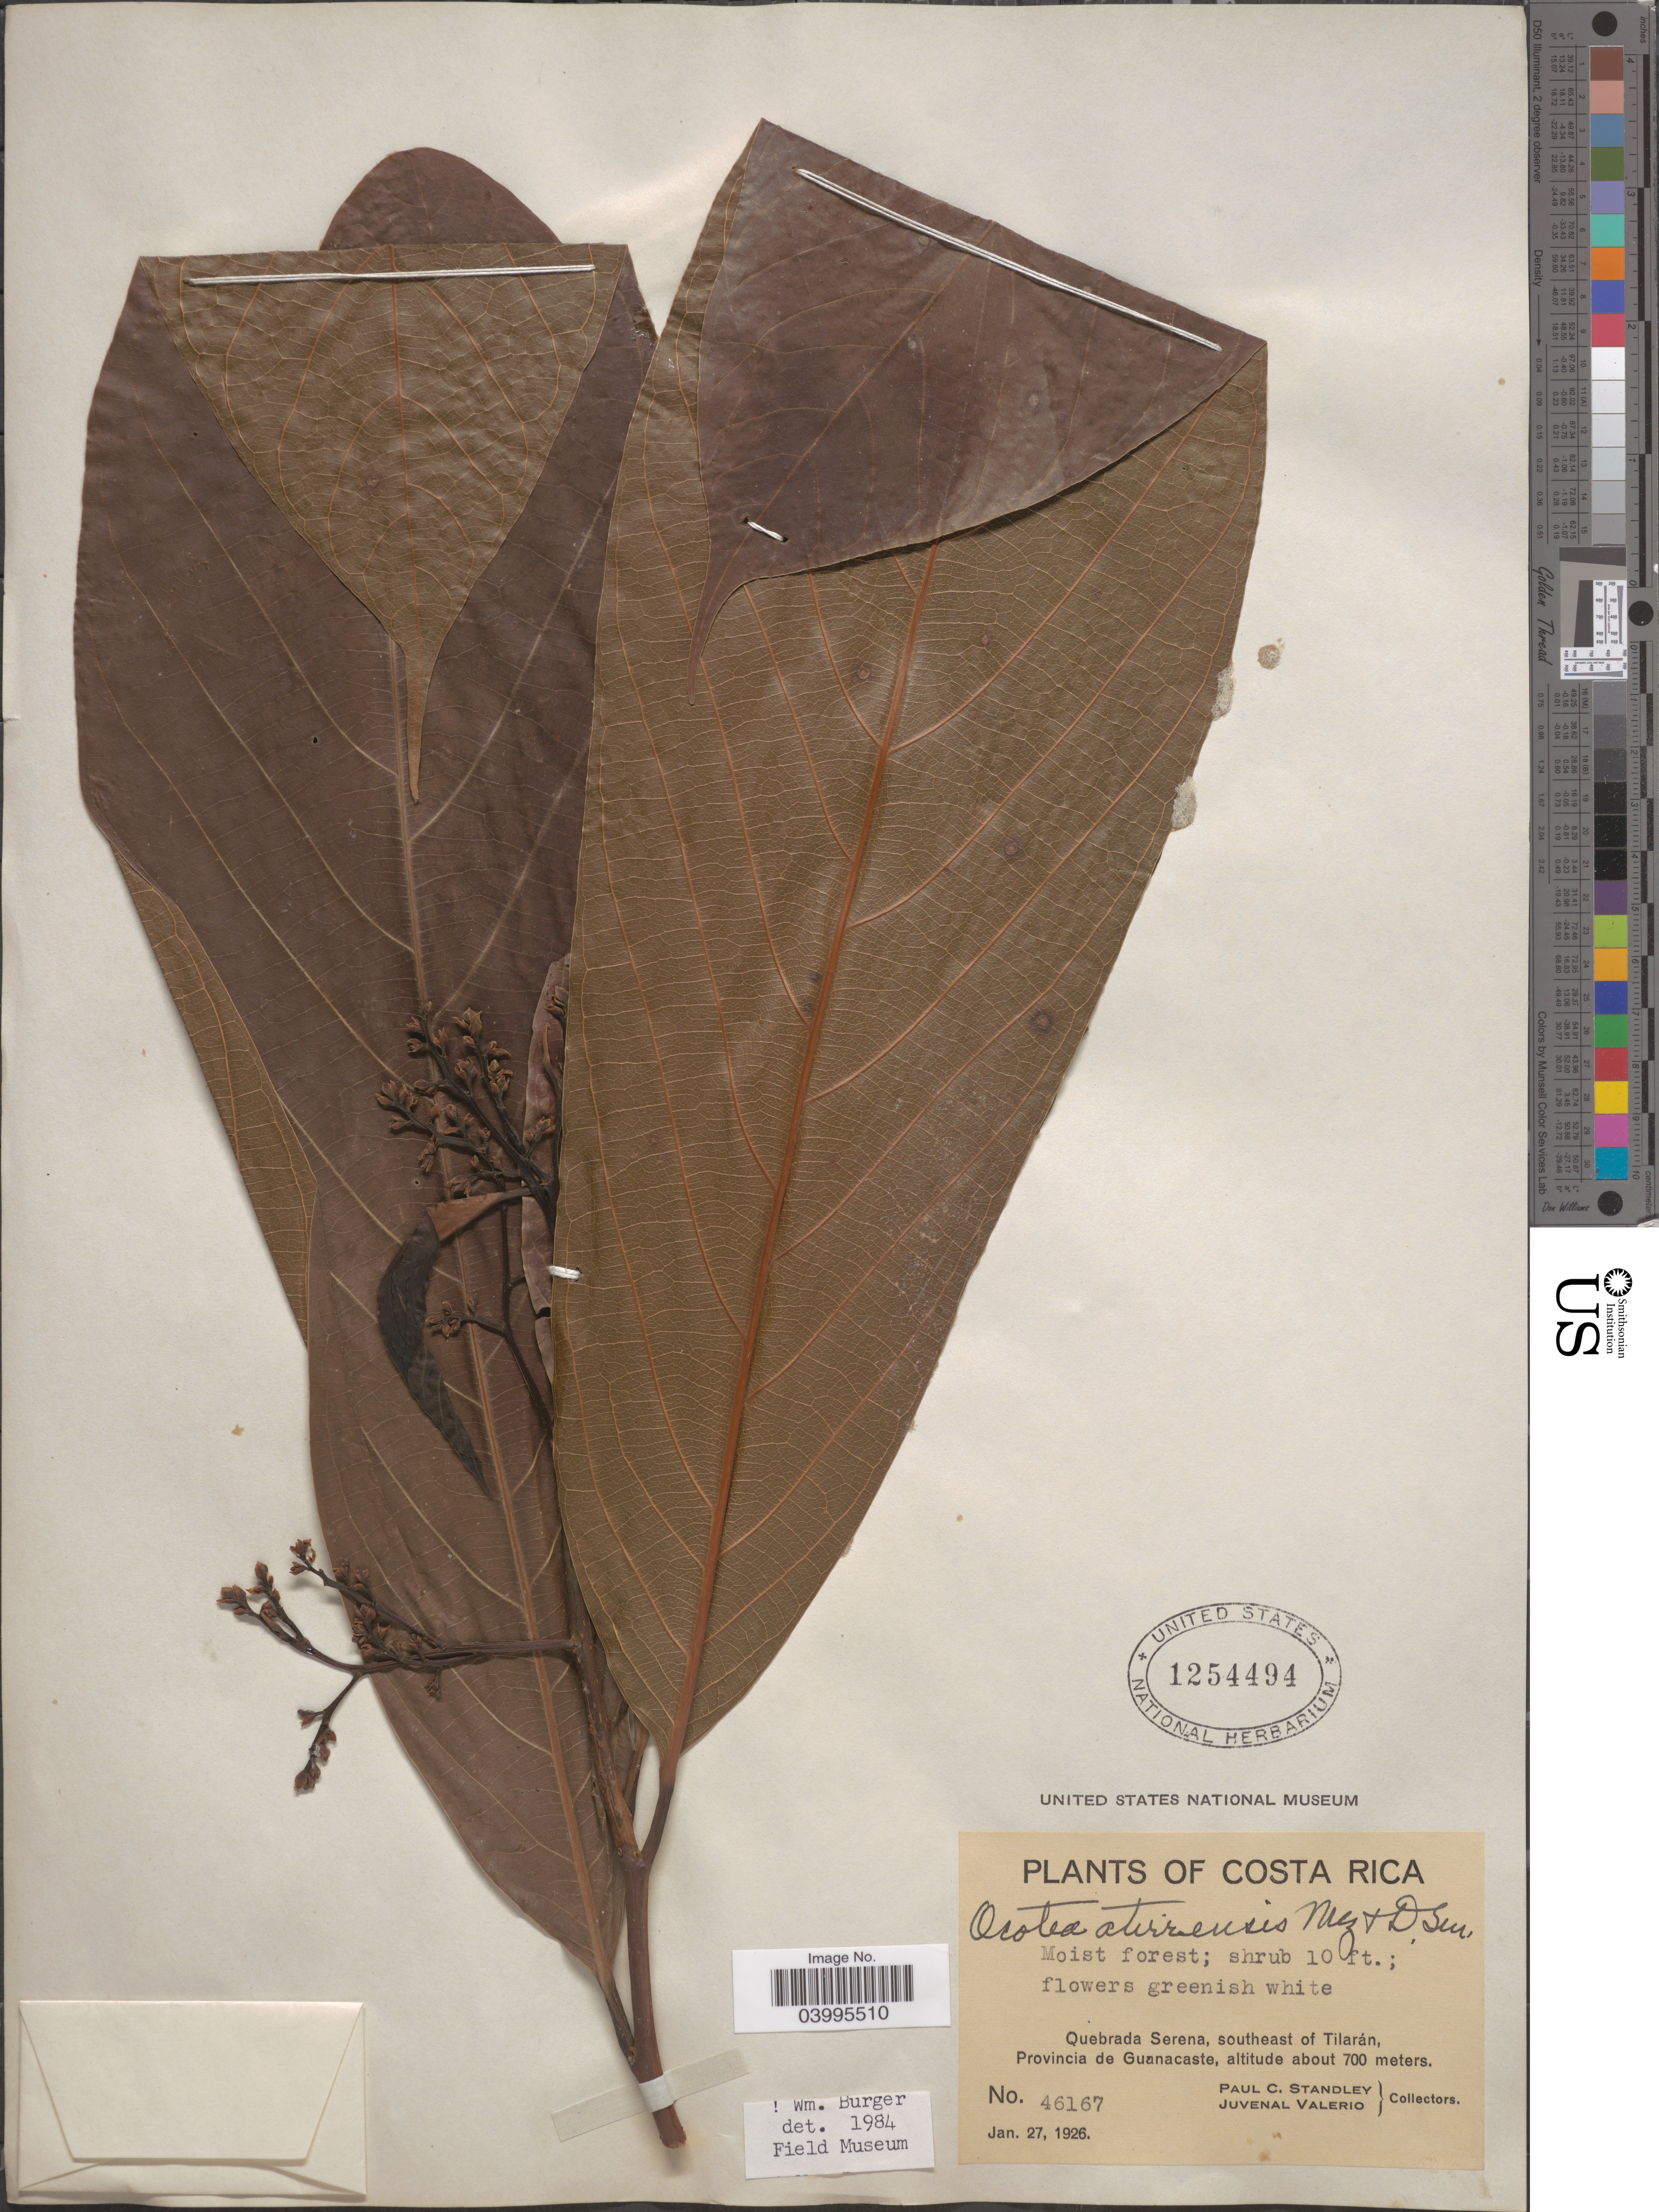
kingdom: Plantae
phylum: Tracheophyta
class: Magnoliopsida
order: Laurales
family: Lauraceae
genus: Ocotea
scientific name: Ocotea atirrensis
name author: Mez & Donn. Sm.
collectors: P. C. Standley & J. Valerio R.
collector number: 46167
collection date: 1926-01-27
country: Costa Rica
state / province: Guanacaste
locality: Quebrada Serena, southeast of Tilarán.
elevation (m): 700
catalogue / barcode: US 1254494